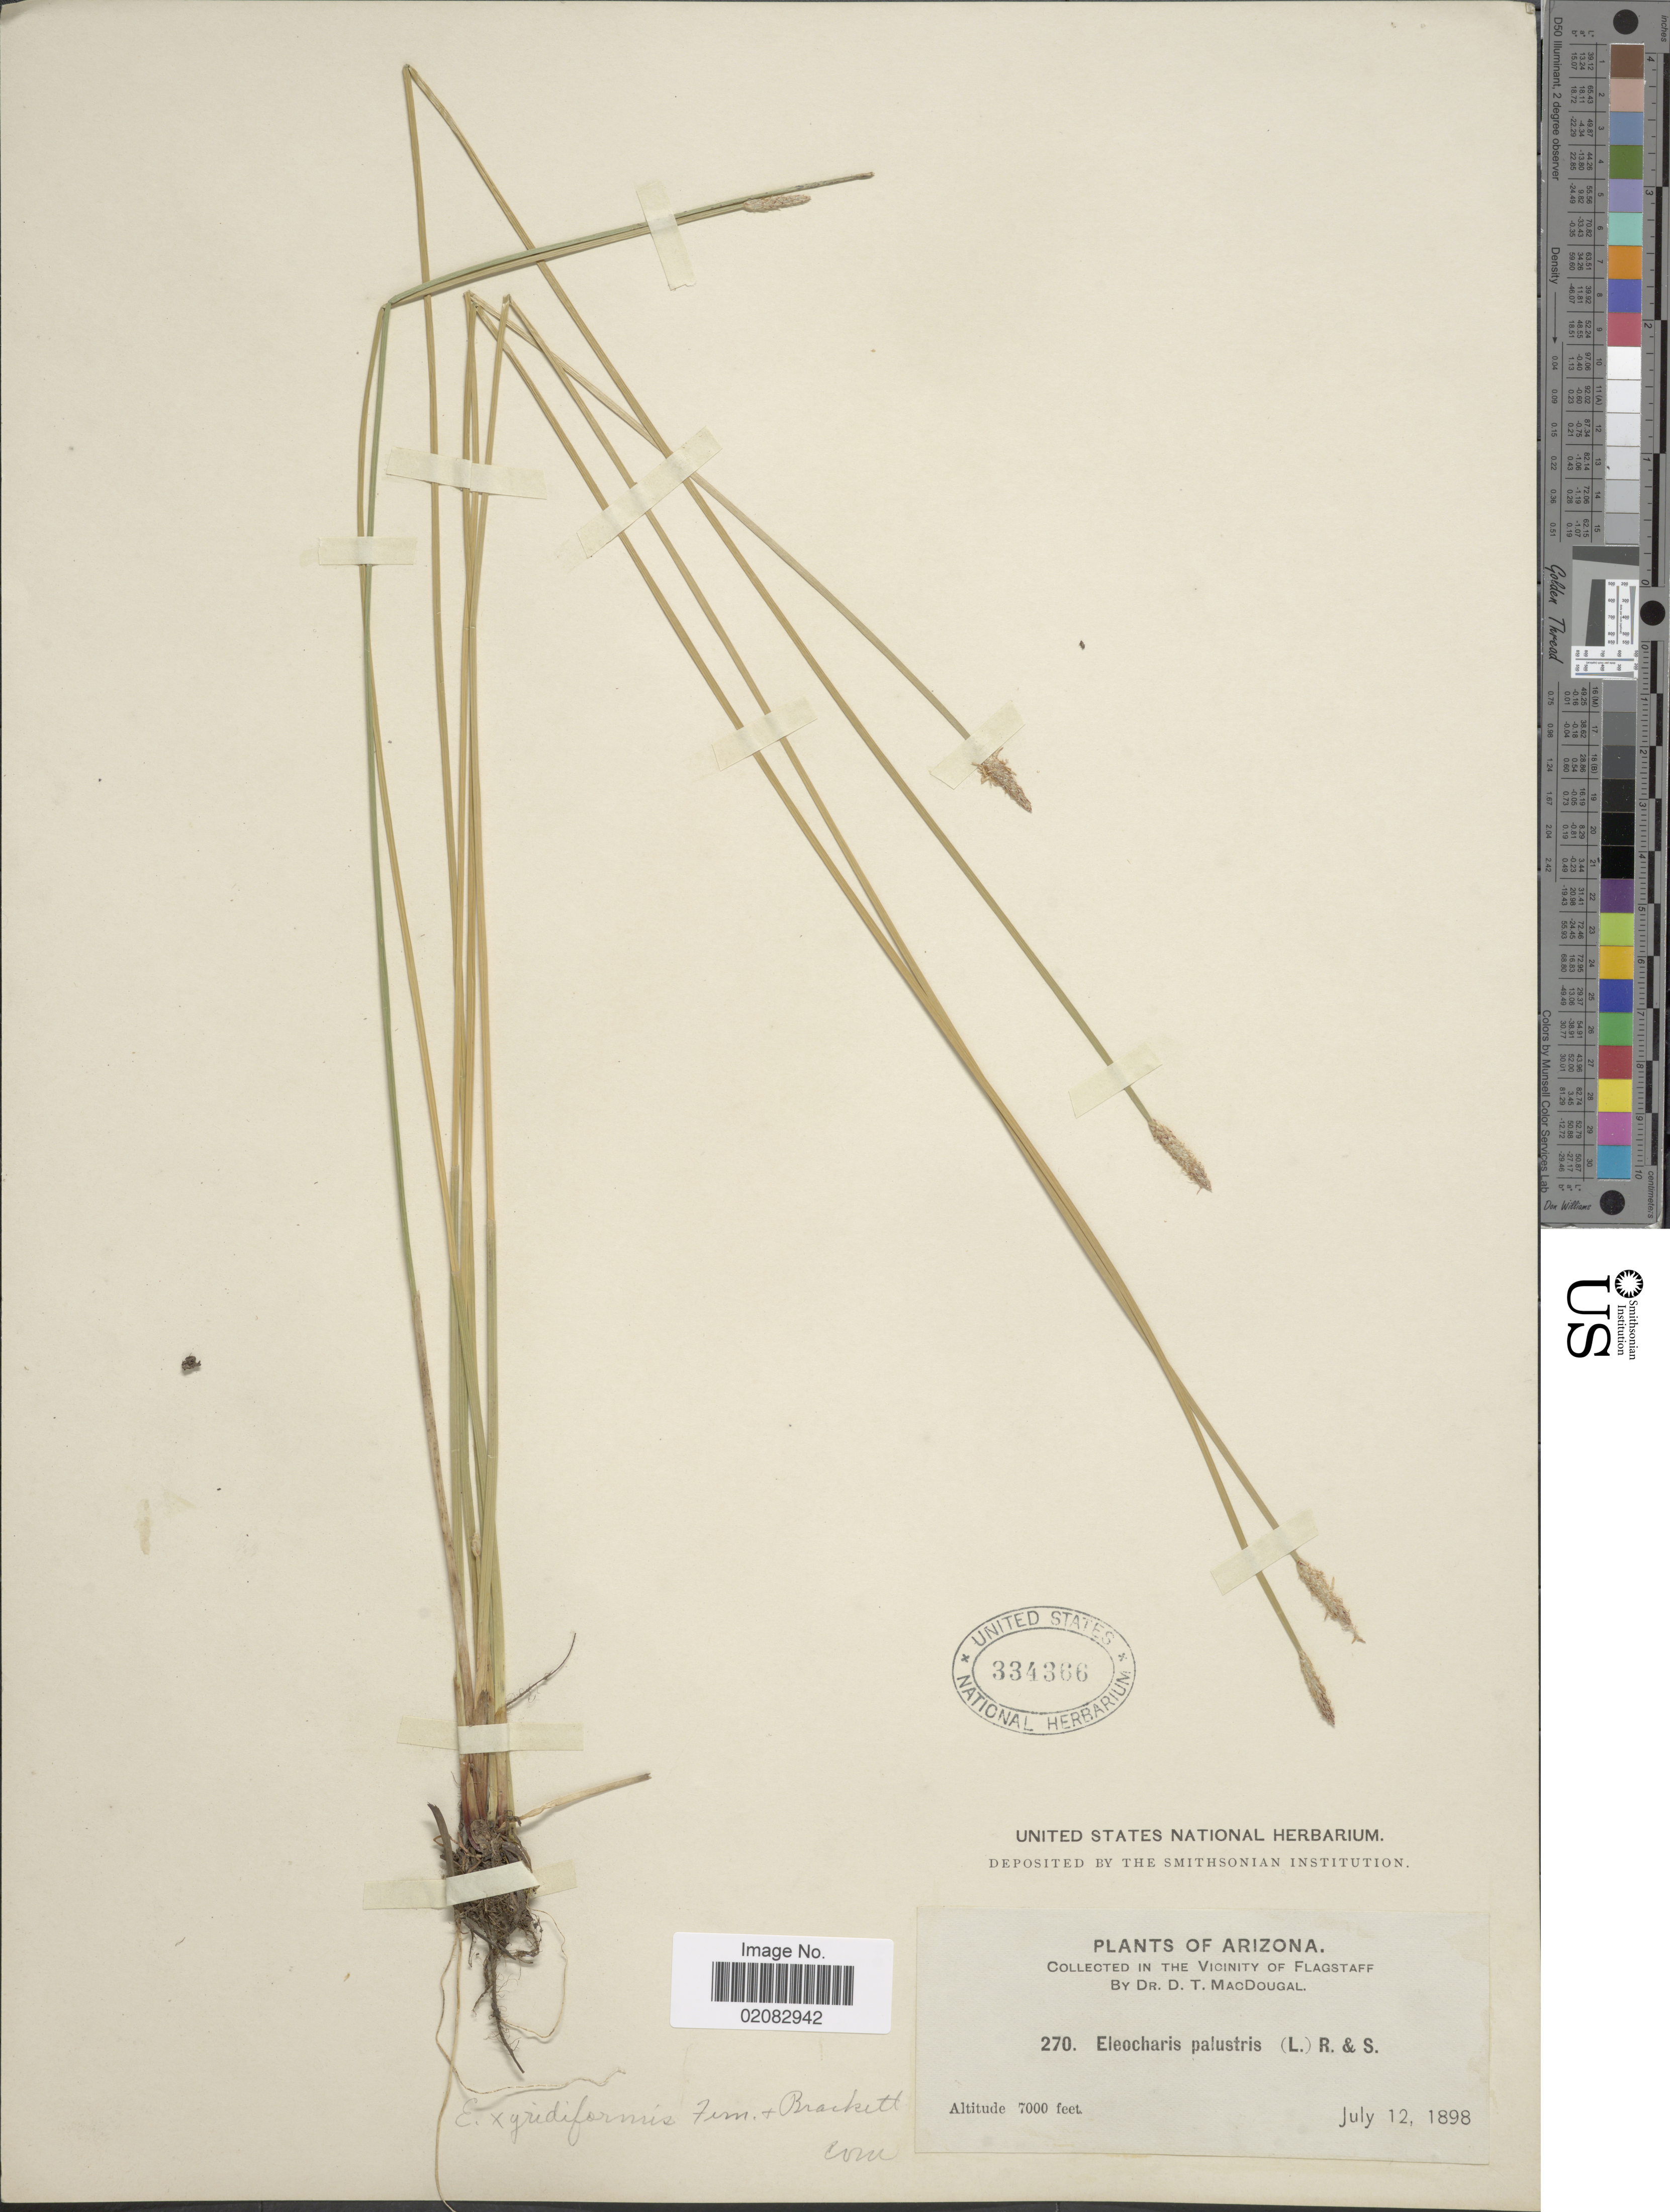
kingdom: Plantae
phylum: Tracheophyta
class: Liliopsida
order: Poales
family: Cyperaceae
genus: Eleocharis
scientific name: Eleocharis macrostachya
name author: Britton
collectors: D. T. MacDougal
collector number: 270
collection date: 1898-07-12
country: United States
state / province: Arizona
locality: Vicinity of Flagstaff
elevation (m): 2134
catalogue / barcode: US 334366